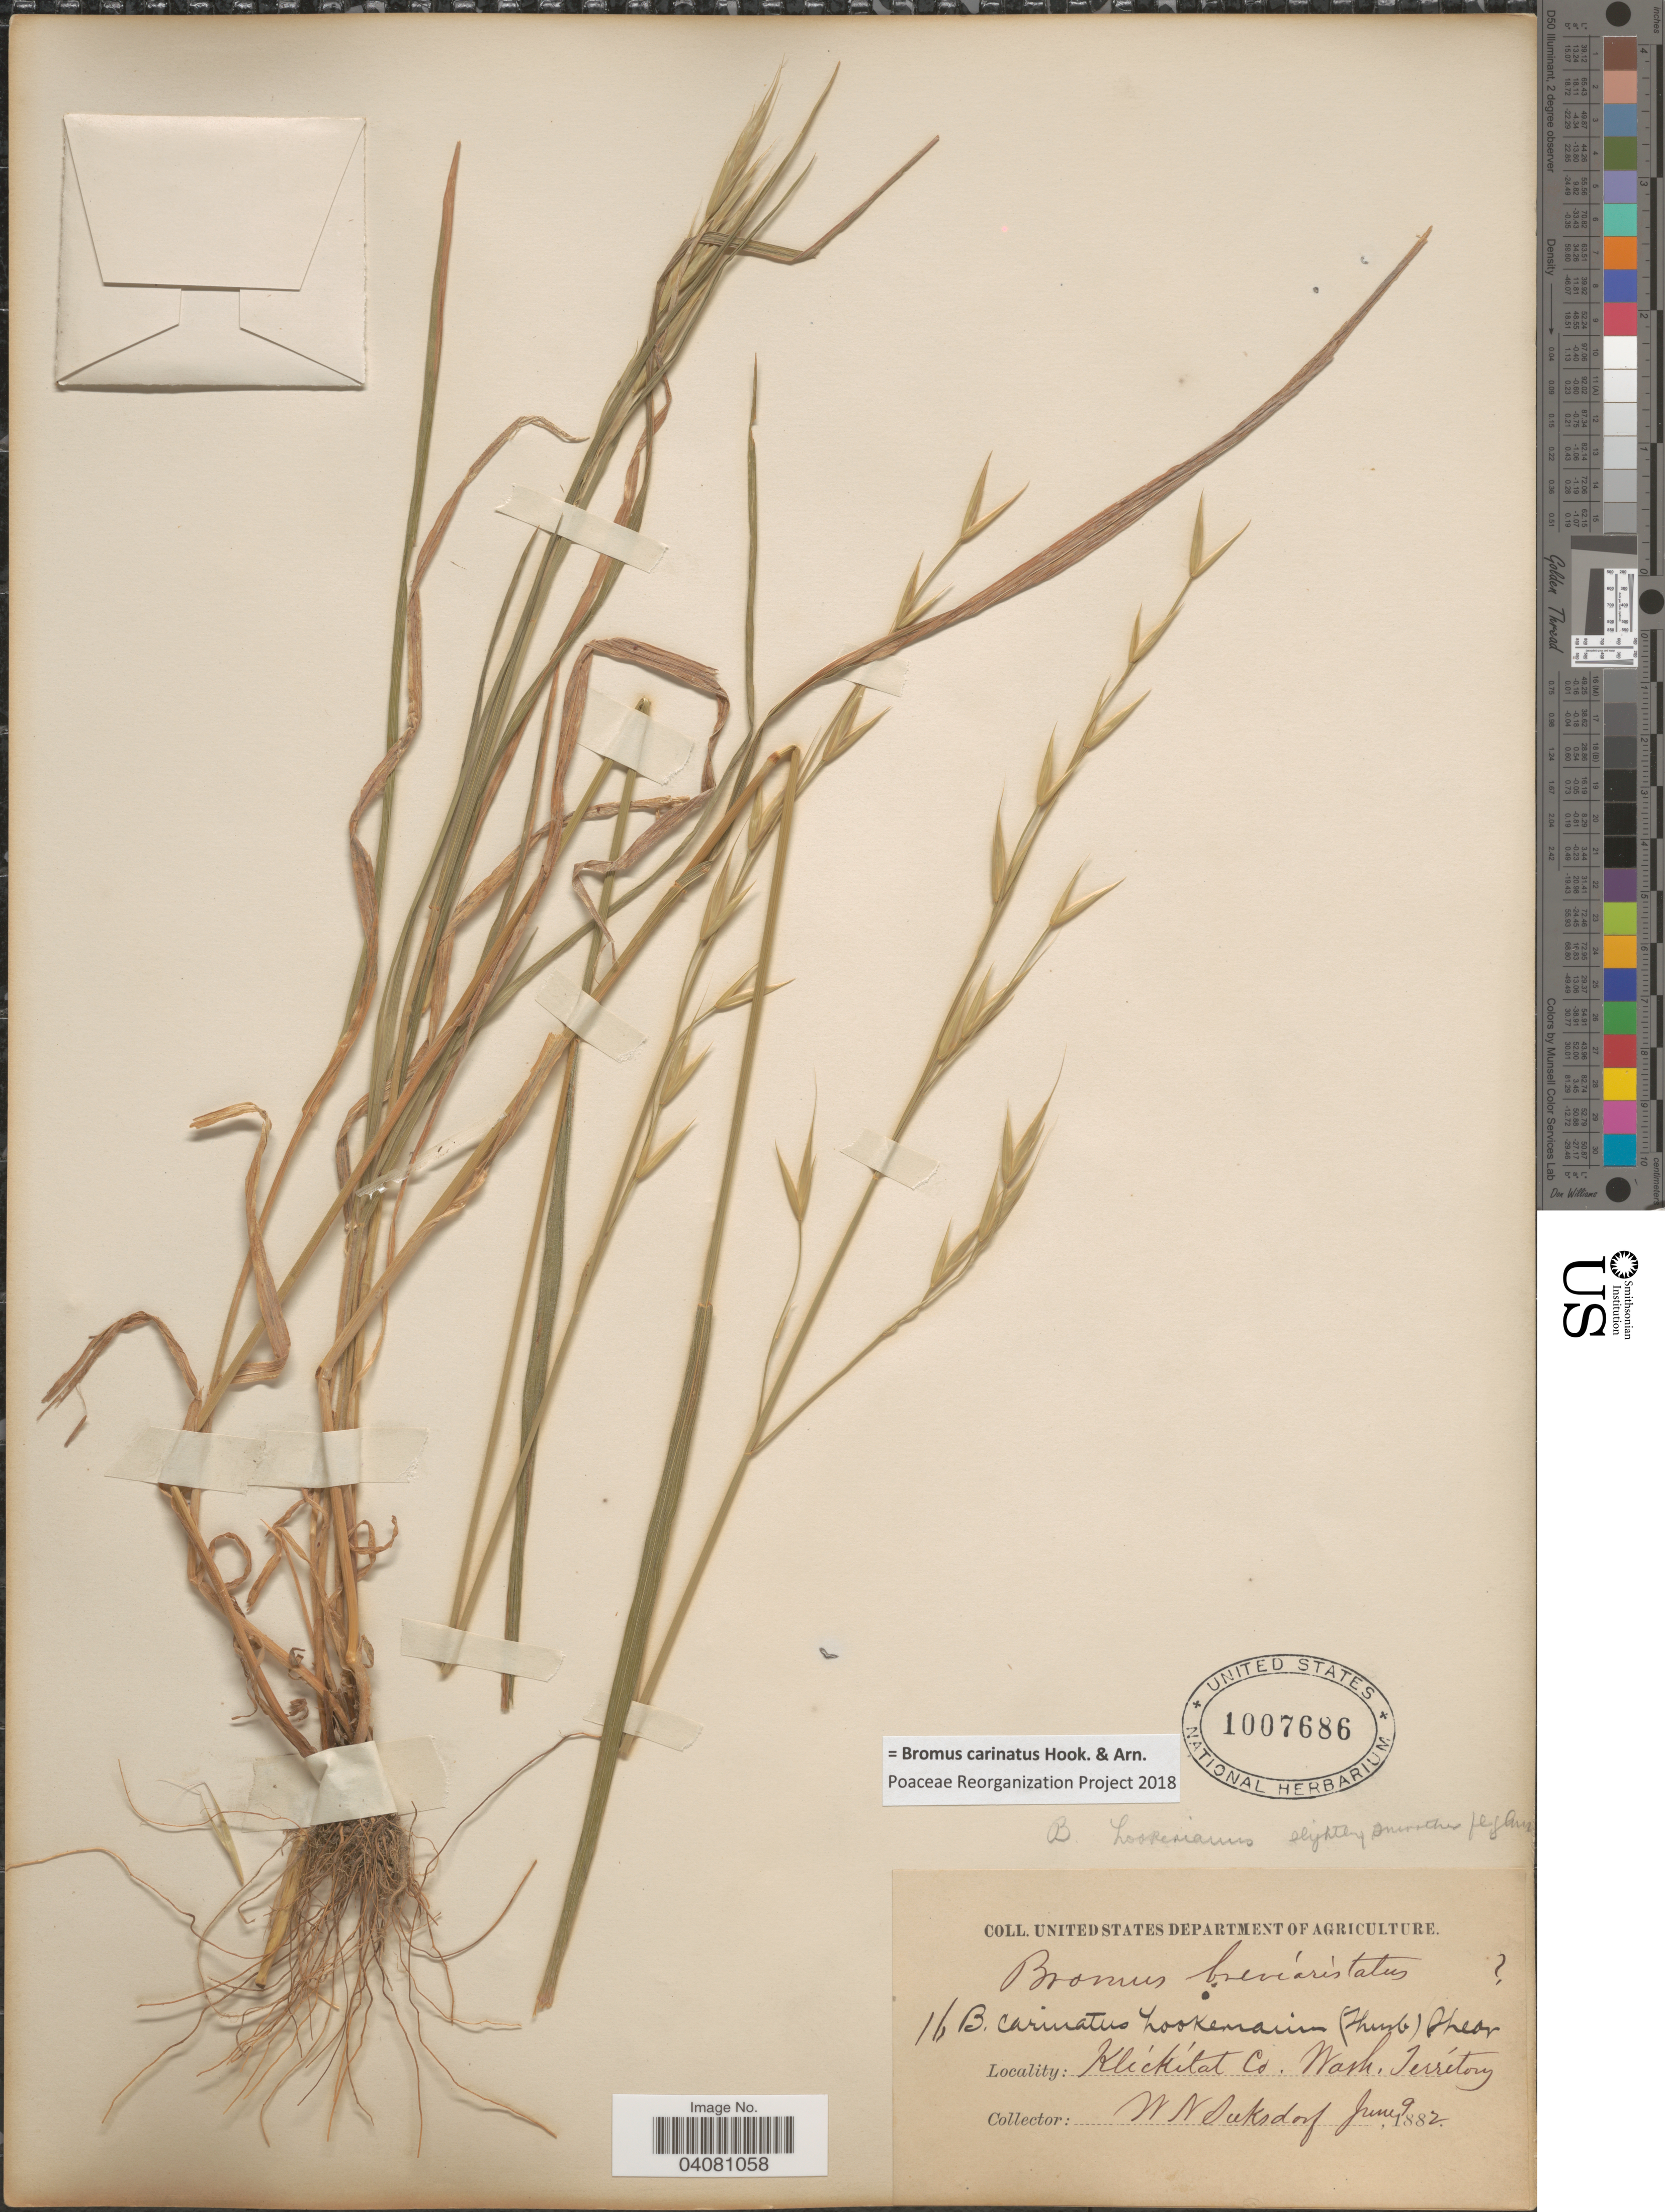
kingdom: Plantae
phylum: Tracheophyta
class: Liliopsida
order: Poales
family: Poaceae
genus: Bromus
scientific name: Bromus carinatus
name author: Hook. & Arn.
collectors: W. N. Suksdorf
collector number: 16B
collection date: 1882-06-09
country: United States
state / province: Washington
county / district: Klickitat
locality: Klickitat Co. Wash. Territory.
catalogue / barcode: US 1007686